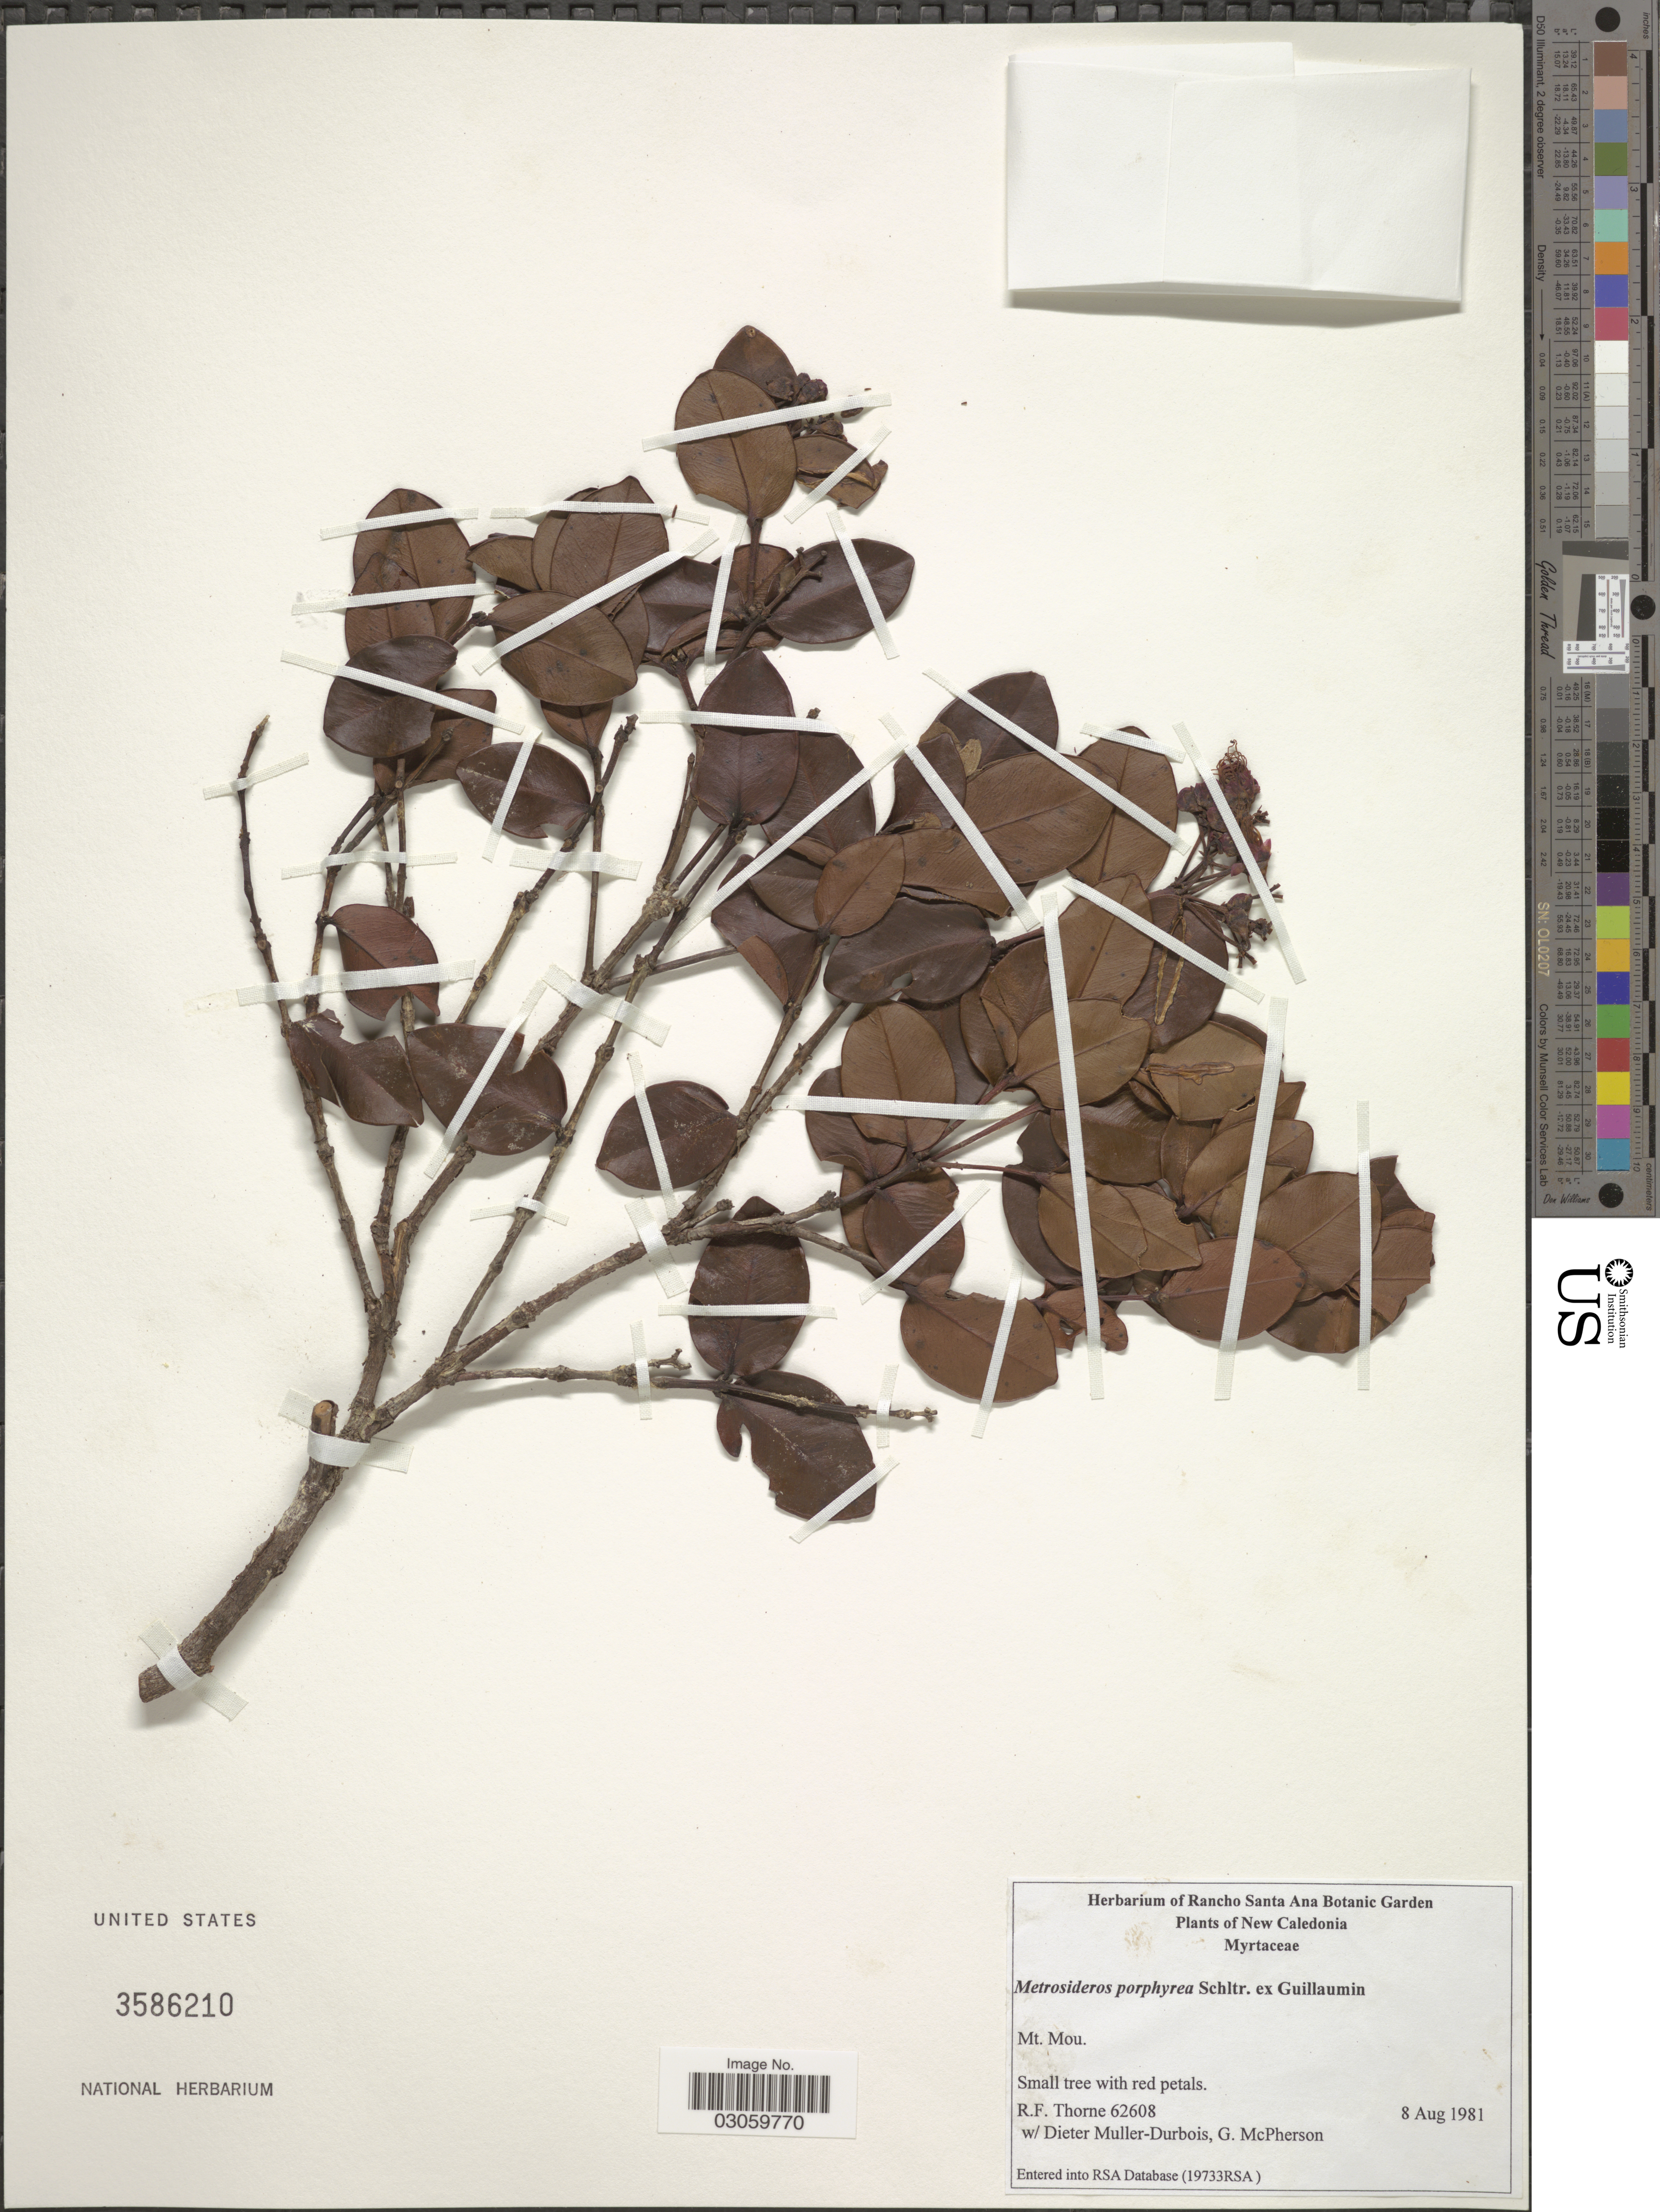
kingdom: Plantae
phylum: Tracheophyta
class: Magnoliopsida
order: Myrtales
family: Myrtaceae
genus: Metrosideros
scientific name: Metrosideros porphyrea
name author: Schltr.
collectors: R. Thorne, D. Muller-Durbois & G. McPherson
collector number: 62608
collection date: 1981-08-08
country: New Caledonia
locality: Mt. Mou.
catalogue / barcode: US 3586210